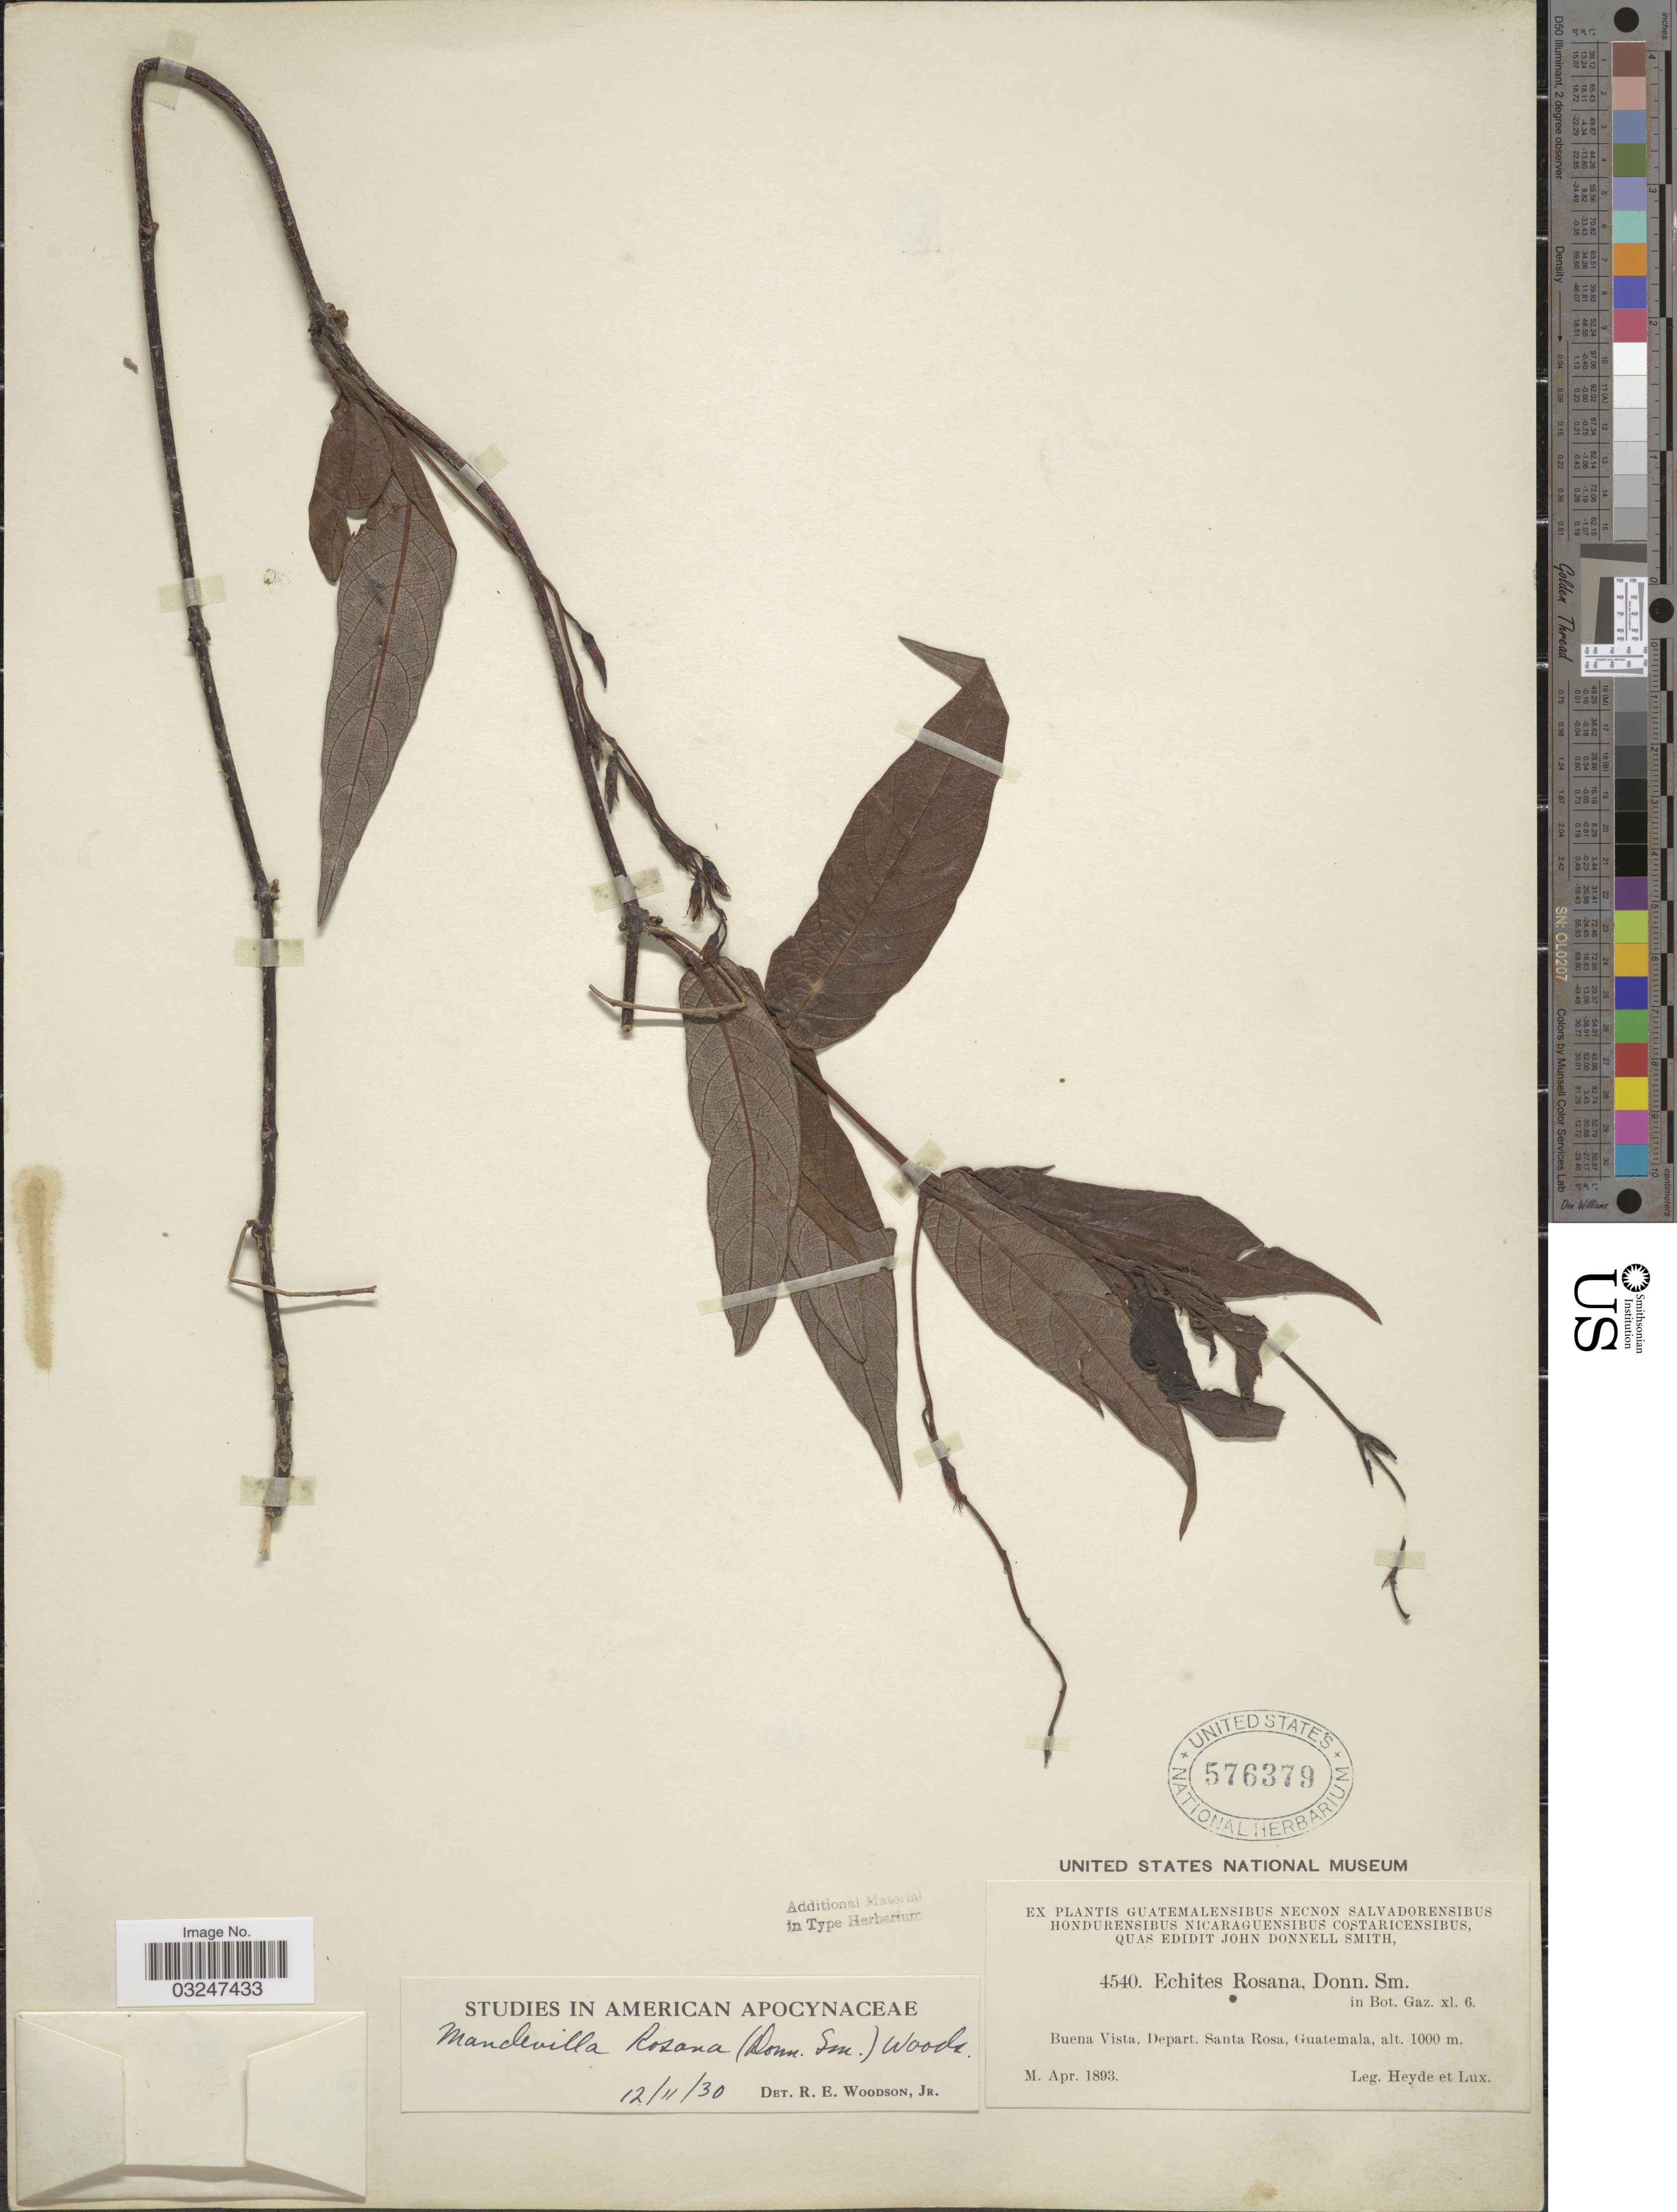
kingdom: Plantae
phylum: Tracheophyta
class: Magnoliopsida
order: Gentianales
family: Apocynaceae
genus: Mandevilla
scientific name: Mandevilla rosana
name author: (Donn. Sm.) Woodson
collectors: Heyde & Lux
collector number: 4540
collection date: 1893-04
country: Guatemala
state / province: Santa Rosa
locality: Buena Vista, Depart. Santa Rosa.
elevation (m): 1000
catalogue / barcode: US 576379